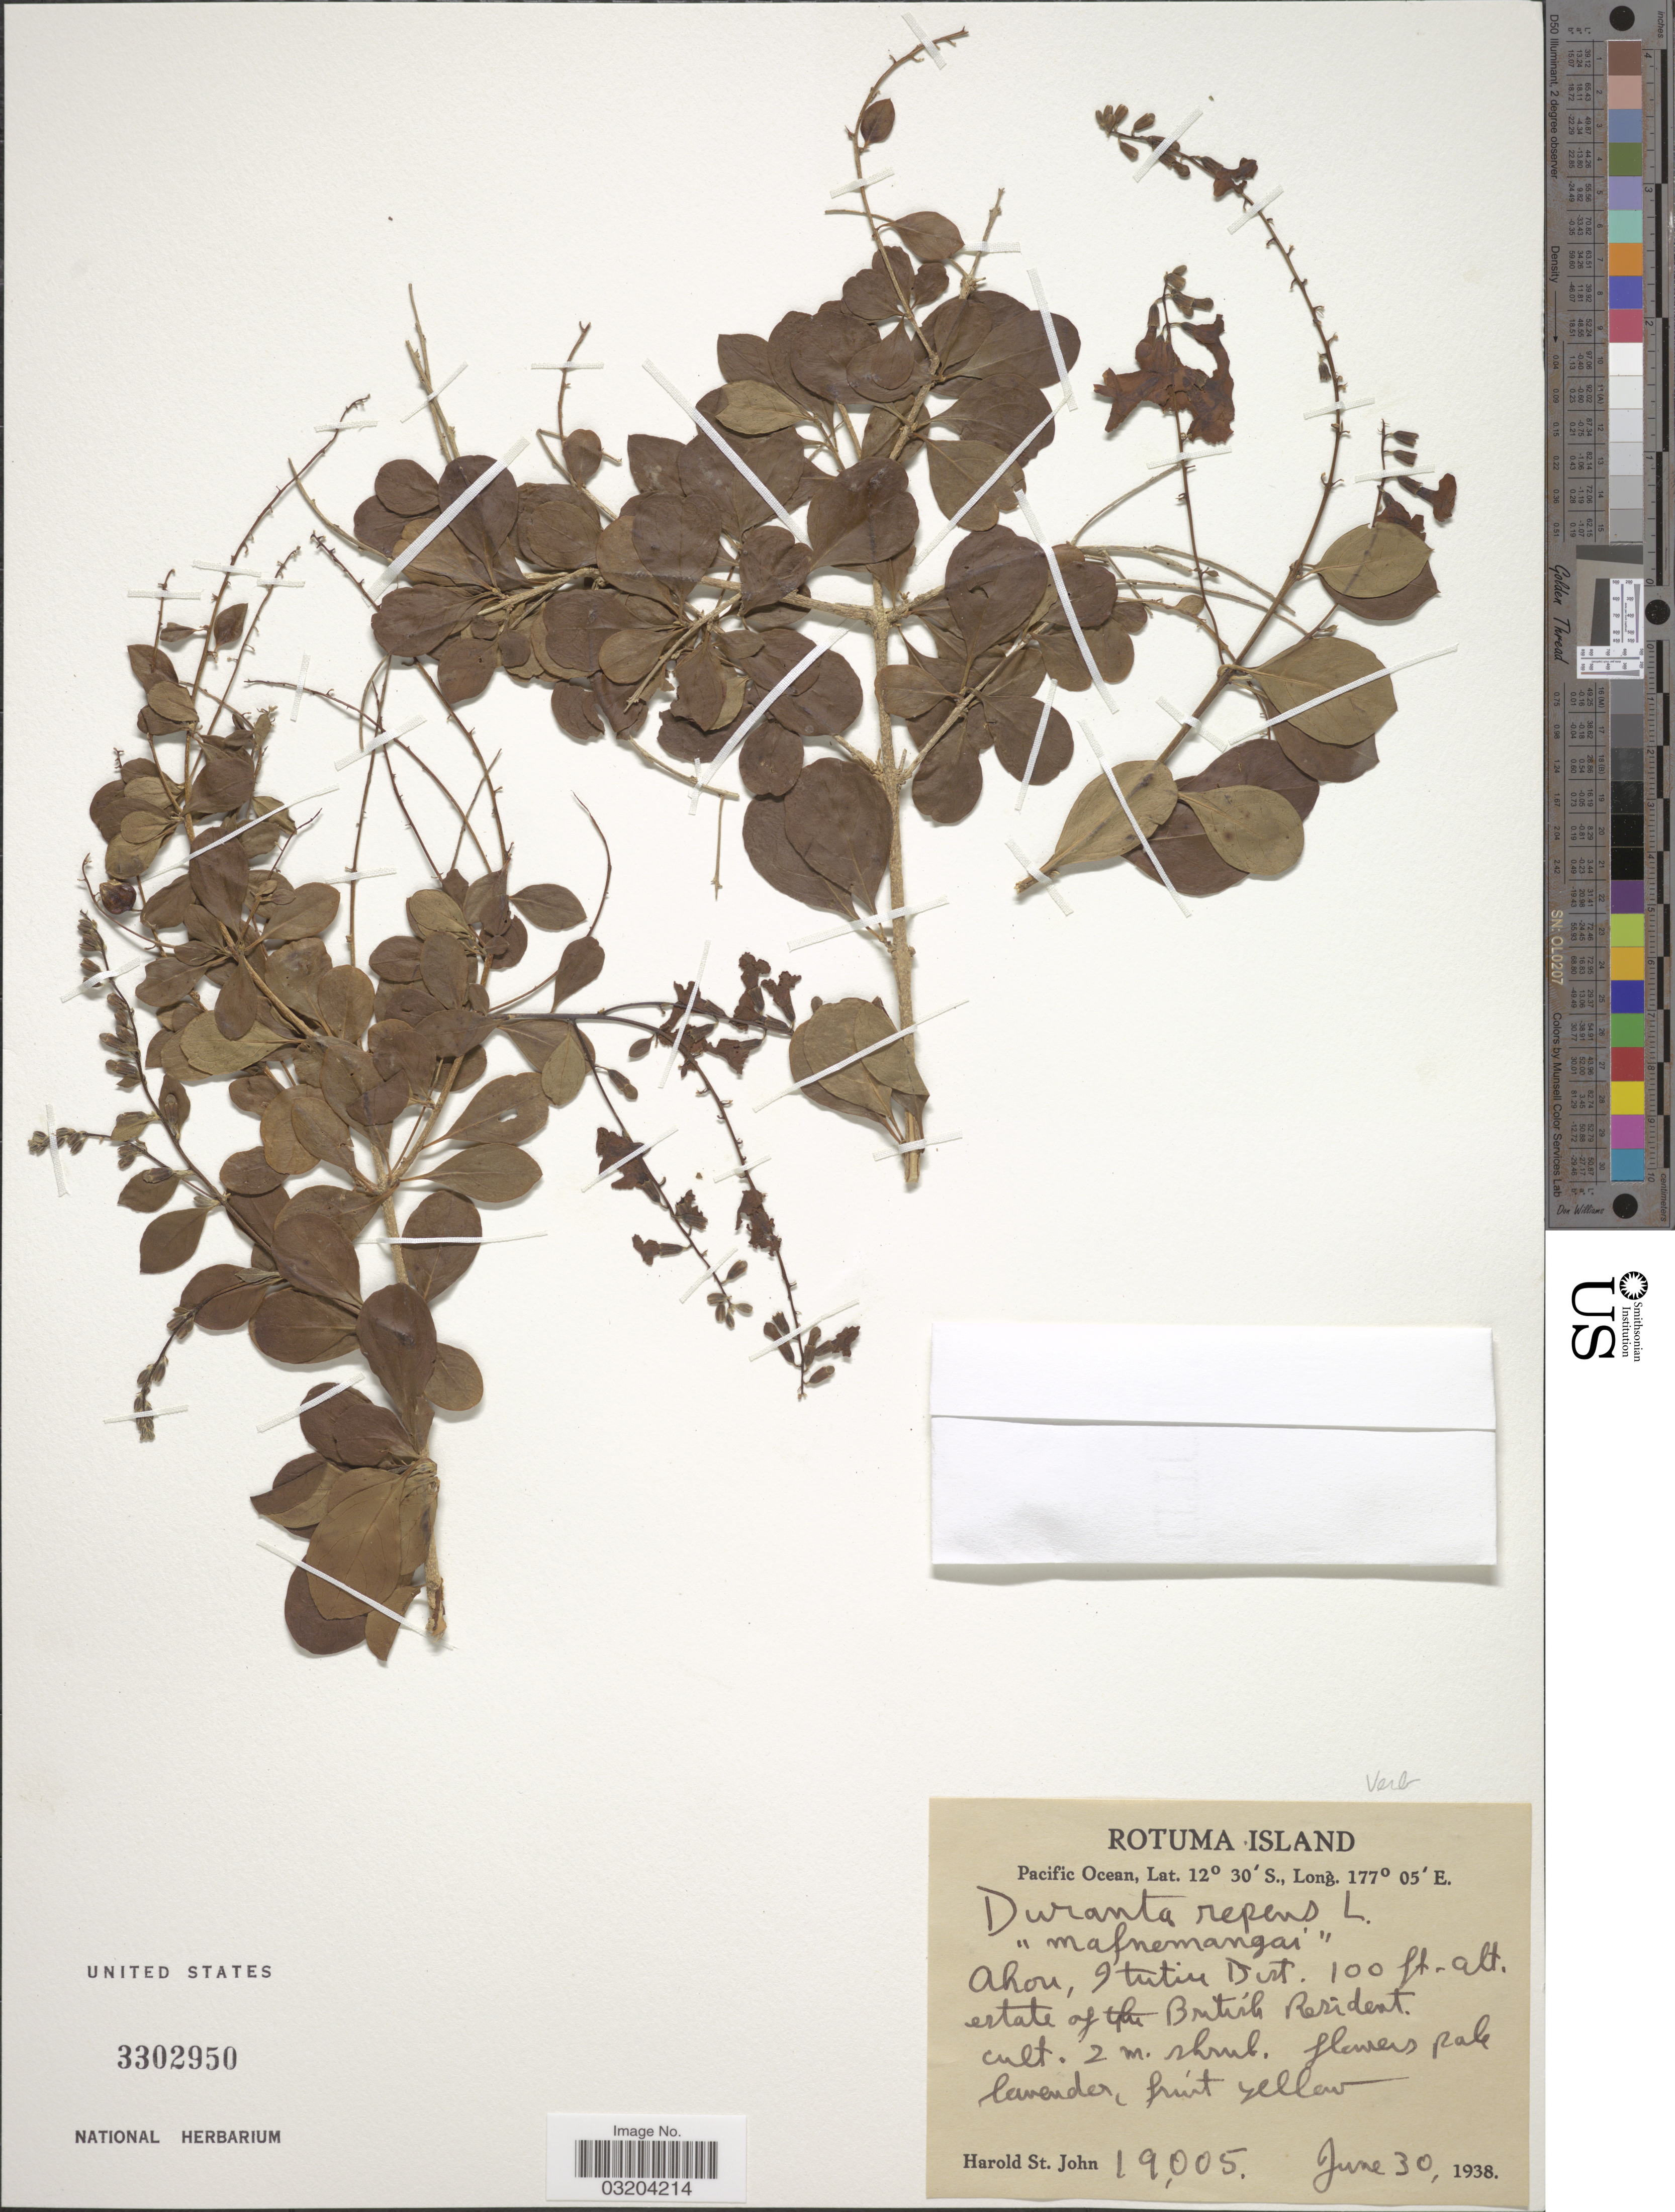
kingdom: Plantae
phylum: Tracheophyta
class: Magnoliopsida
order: Lamiales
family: Verbenaceae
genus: Duranta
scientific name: Duranta erecta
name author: L.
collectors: H. St. John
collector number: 19005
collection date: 1938-06-30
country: Fiji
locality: Rotuma Island. Pacific Ocean. Ahou, Itutiu Dist., estate of the British Resident.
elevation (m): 30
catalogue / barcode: US 3302950